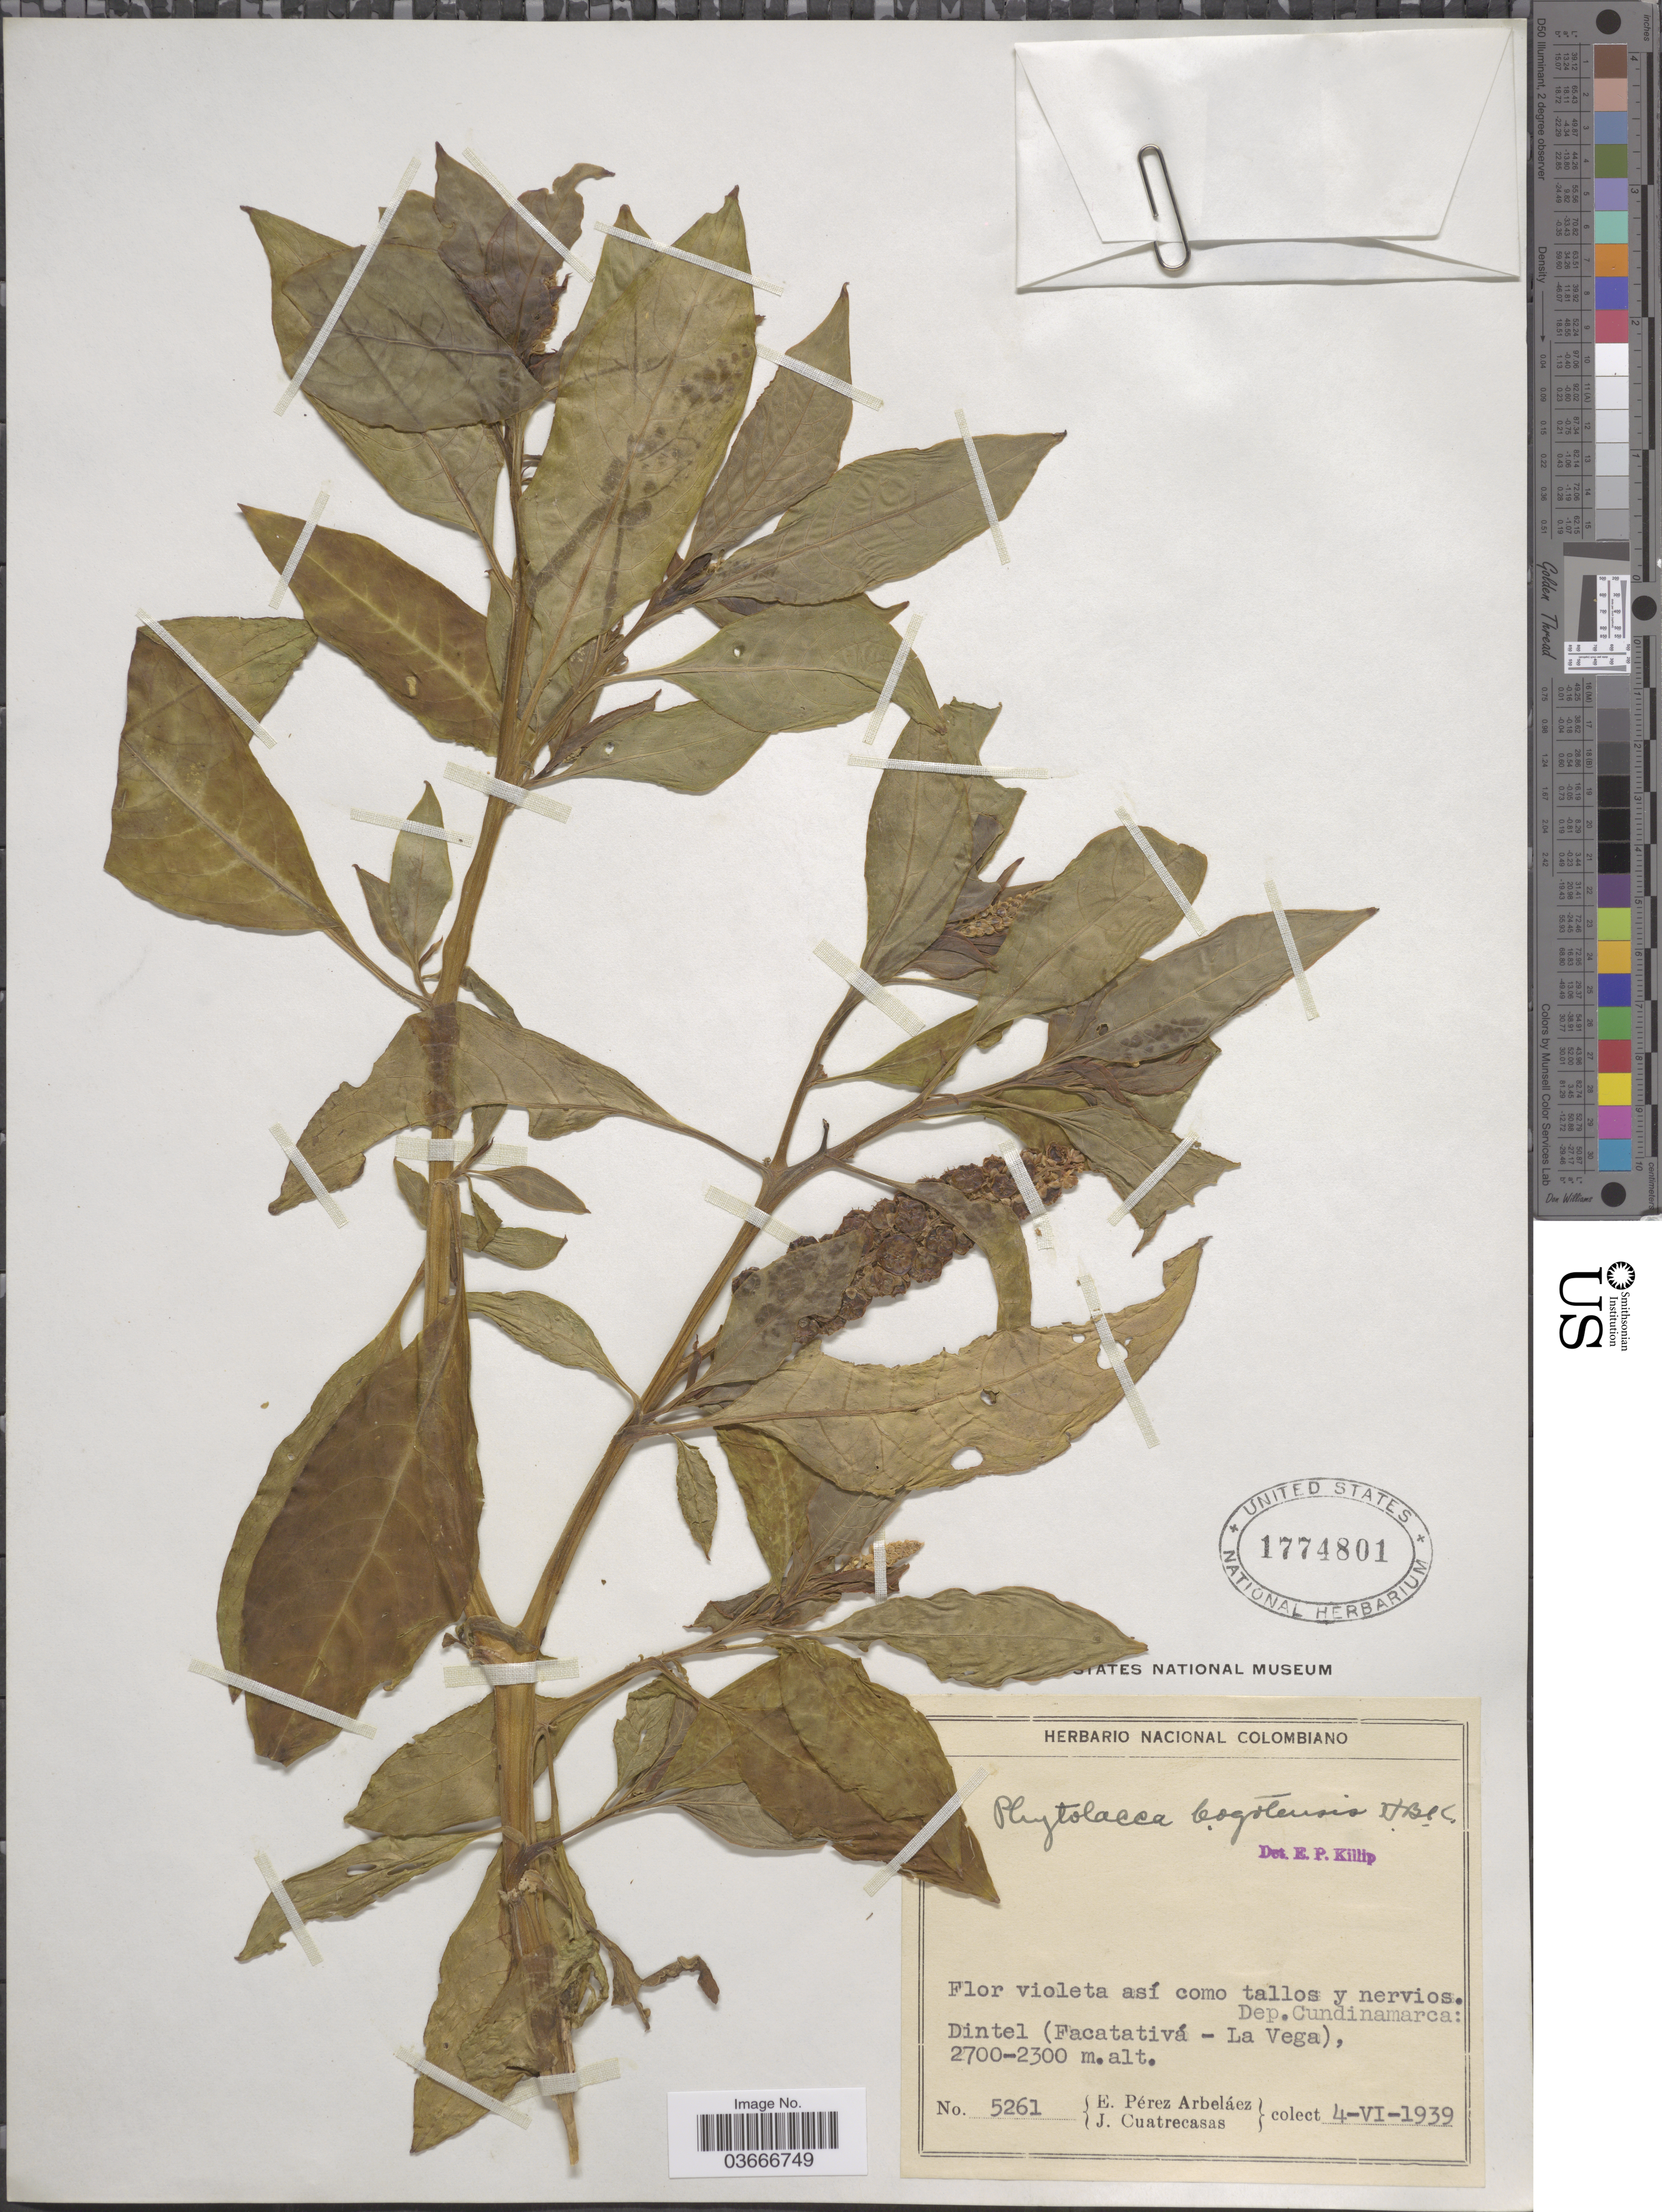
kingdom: Plantae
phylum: Tracheophyta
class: Magnoliopsida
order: Caryophyllales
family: Phytolaccaceae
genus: Phytolacca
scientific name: Phytolacca bogotensis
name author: Kunth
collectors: E. Pérez Arbeláez & J. Cuatrecasas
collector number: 5261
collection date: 1939-06-04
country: Colombia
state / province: Cundinamarca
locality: Dep. Cundinamarca. Dintel (Facatativá - La Vega).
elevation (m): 2300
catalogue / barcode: US 1774801